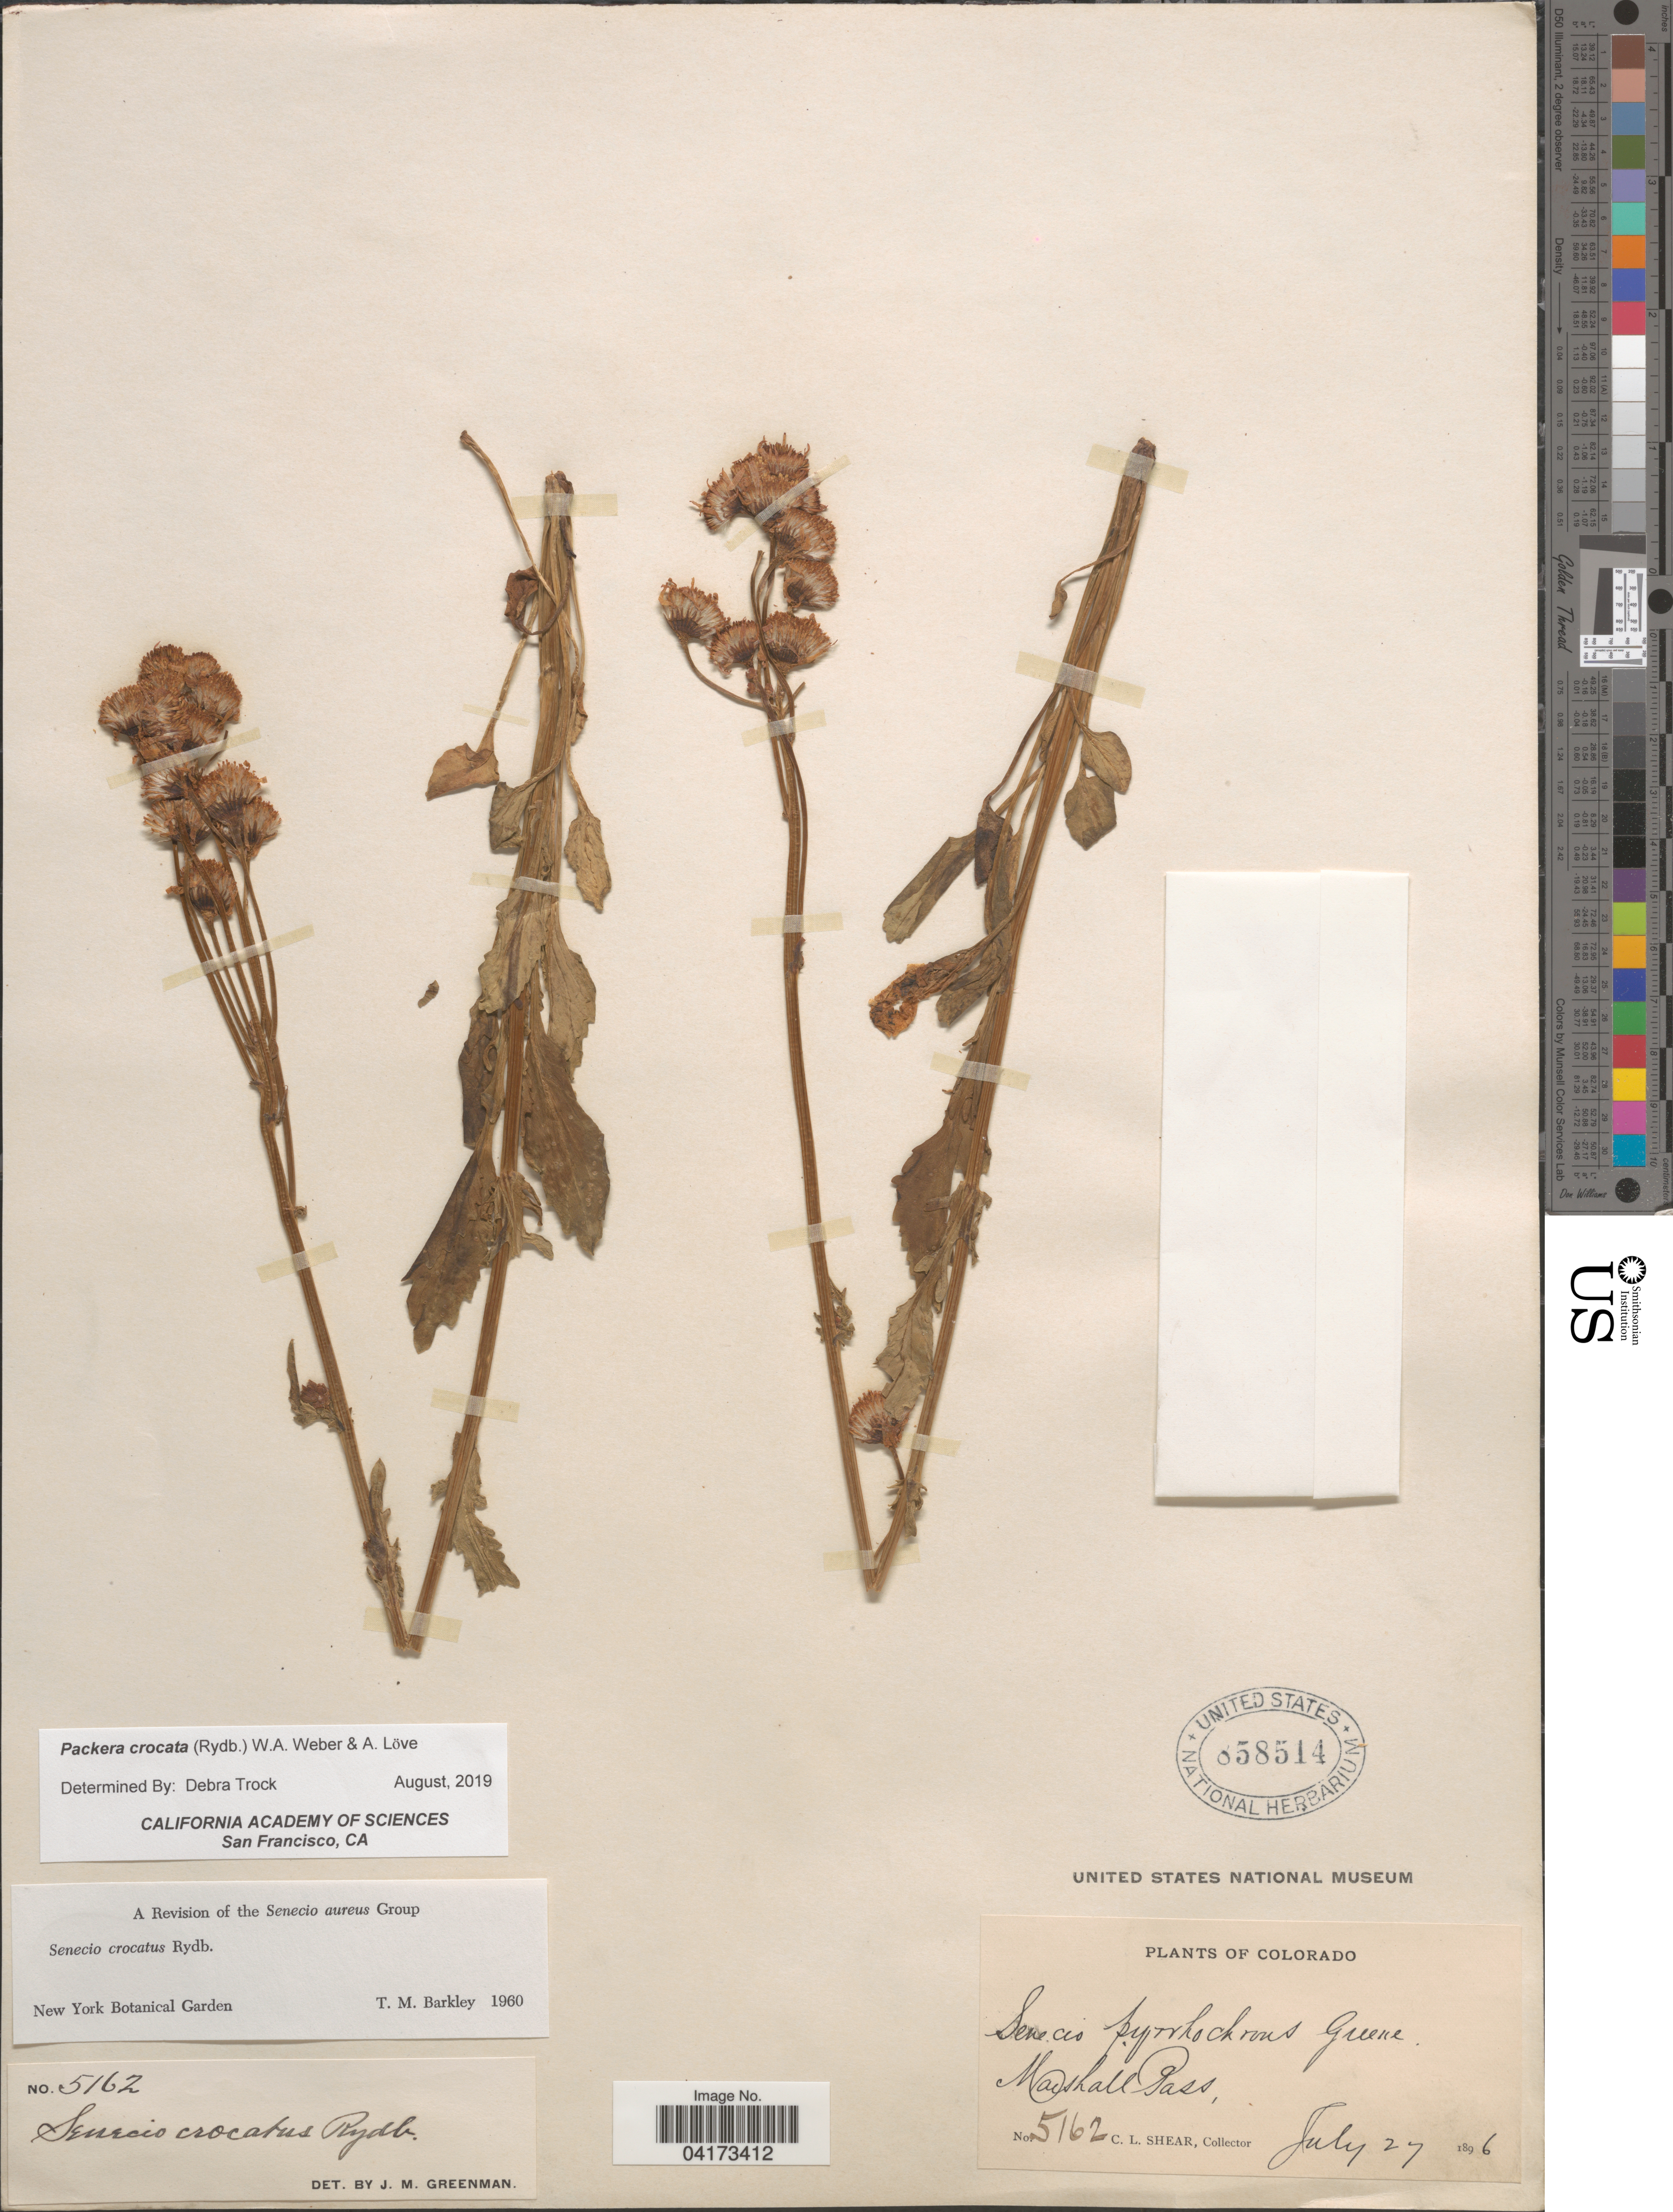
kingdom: Plantae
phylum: Tracheophyta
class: Magnoliopsida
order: Asterales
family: Asteraceae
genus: Packera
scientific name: Packera crocata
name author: (Rydb.) W.A. Weber & Á. Löve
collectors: C. L. Shear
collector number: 5162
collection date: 1896-07-27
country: United States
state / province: Colorado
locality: Marshall Pass.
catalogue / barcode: US 858514